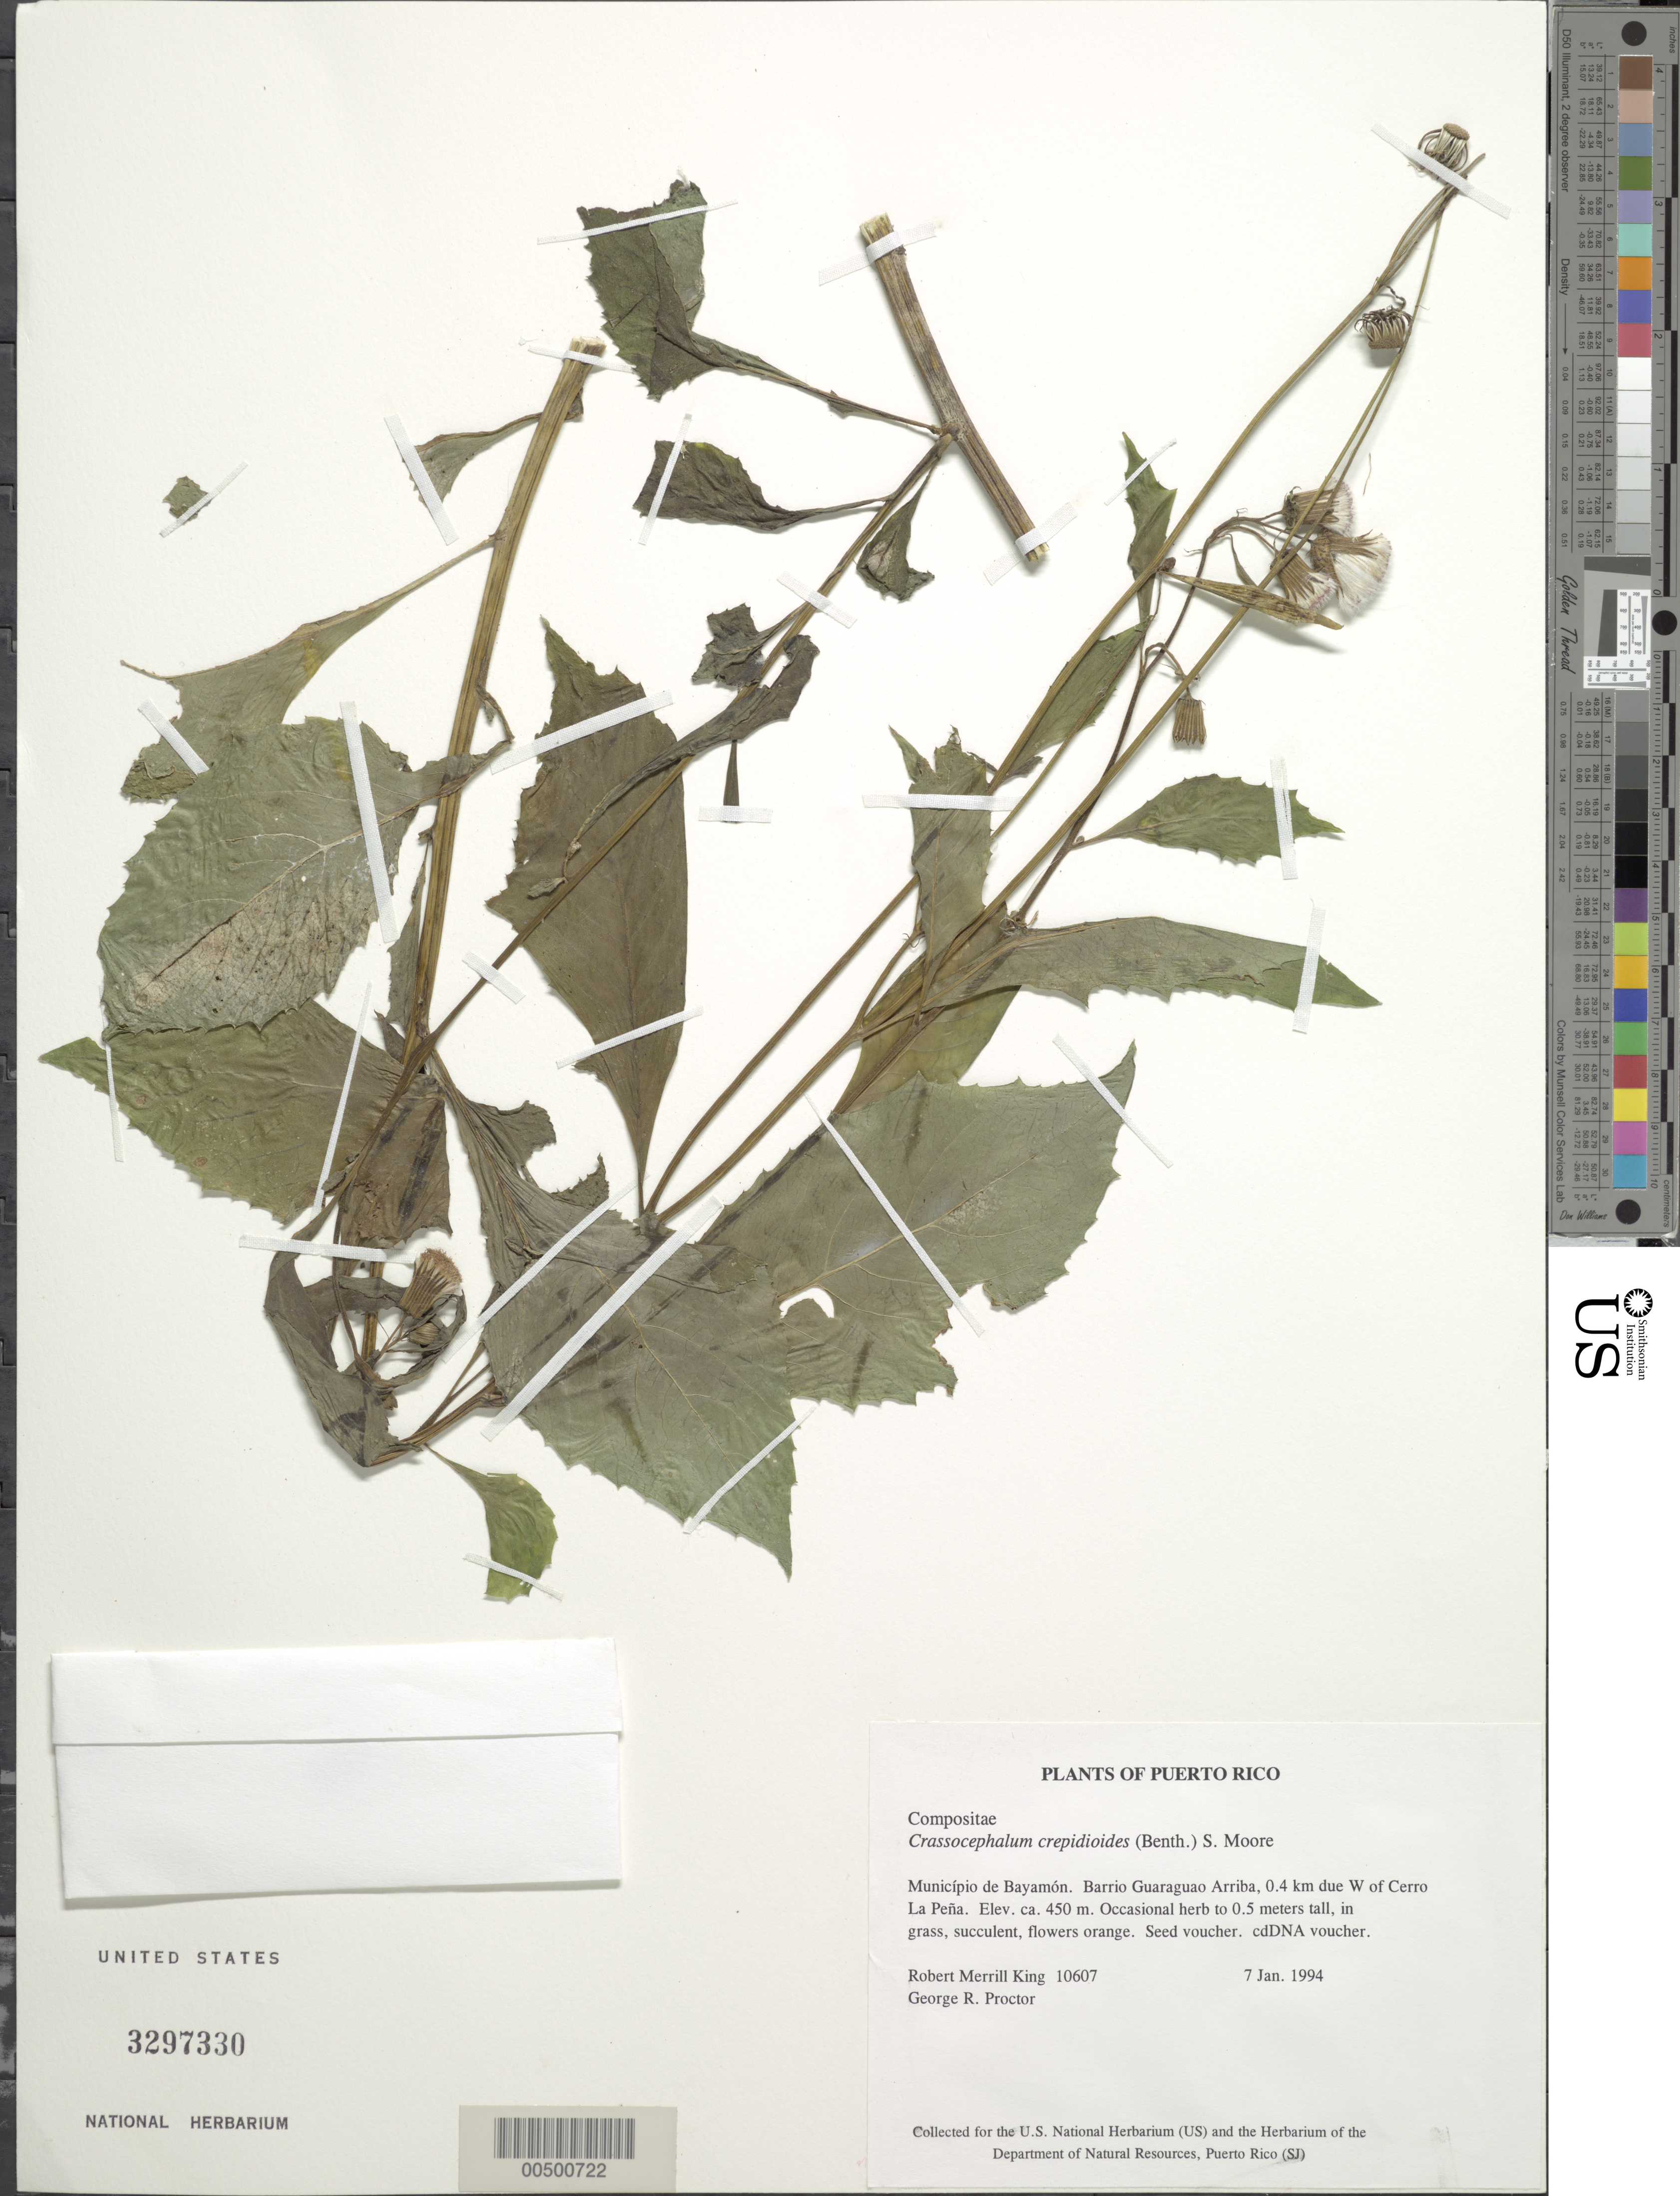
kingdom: Plantae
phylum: Tracheophyta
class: Magnoliopsida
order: Asterales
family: Asteraceae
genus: Crassocephalum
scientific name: Crassocephalum crepidioides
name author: (Benth.) S. Moore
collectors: R. M. King & G. Proctor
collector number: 10607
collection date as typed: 07 Jan 1994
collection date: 1994-01-07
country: Puerto Rico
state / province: Bayamón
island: Greater Antilles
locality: Barrio Guaraguao Arriba, 0.4 km due W of Cerro La Peña, Bayamon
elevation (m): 450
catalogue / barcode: US 3297330